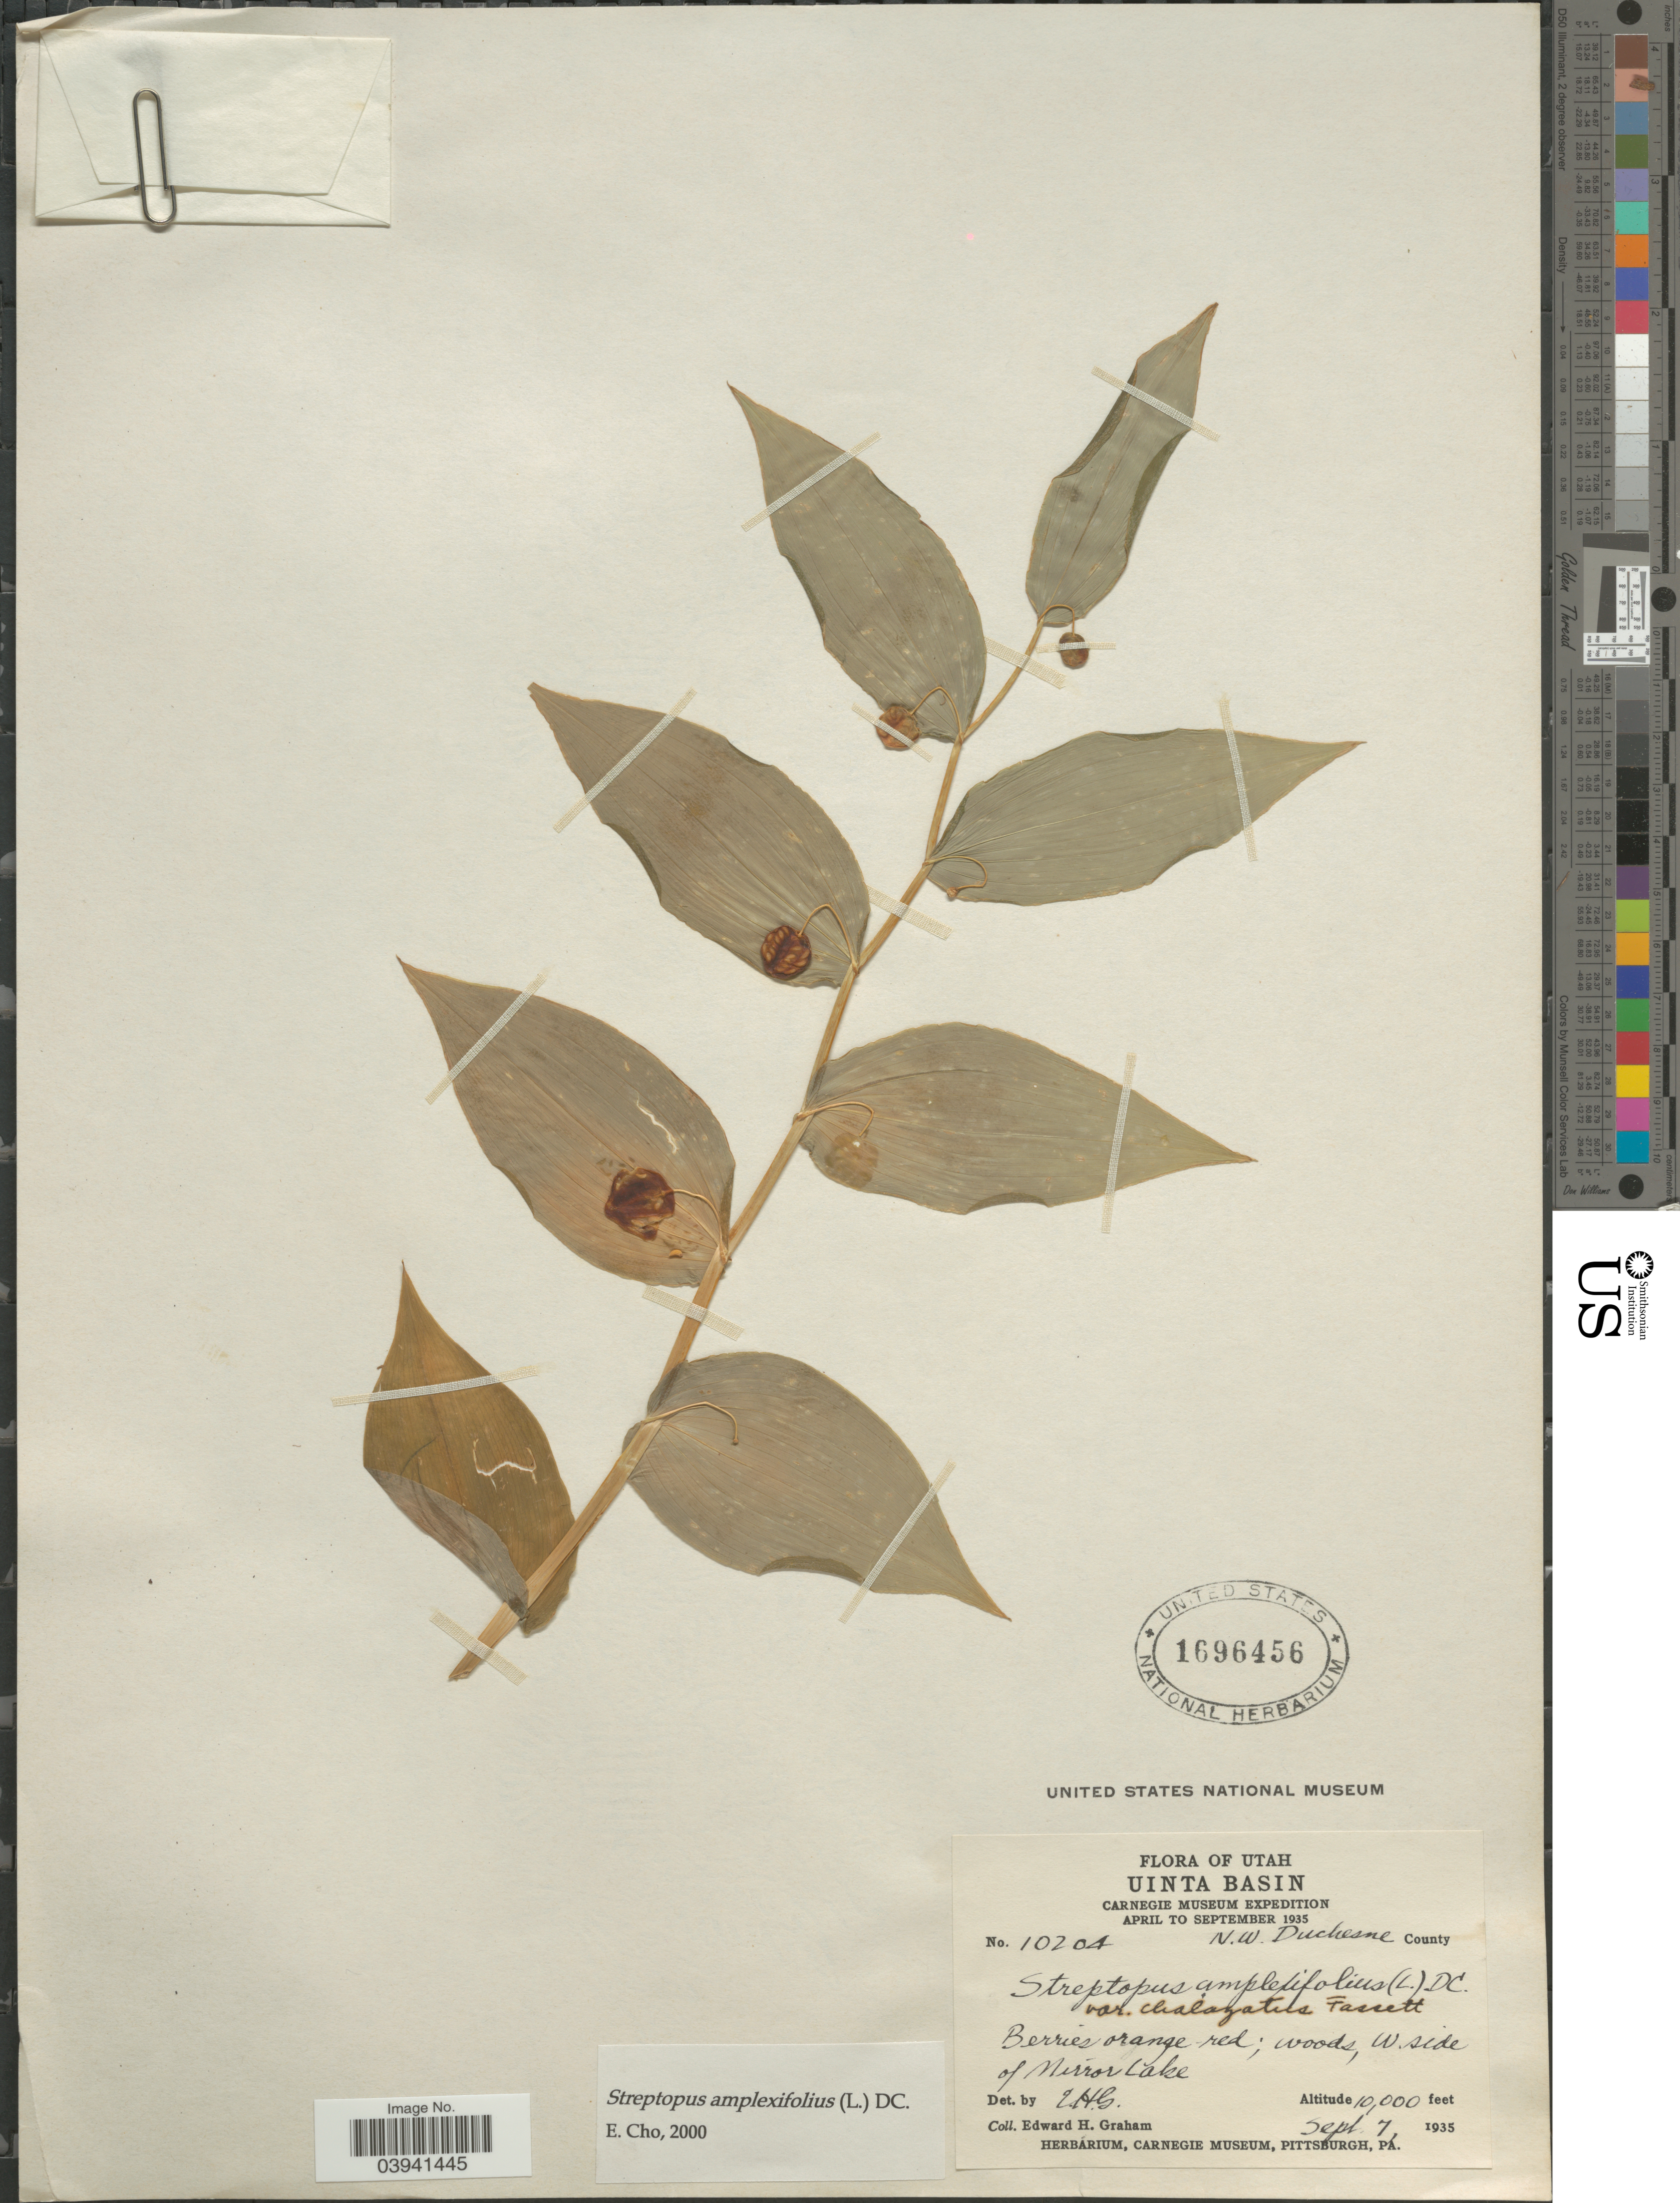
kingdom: Plantae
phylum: Tracheophyta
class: Liliopsida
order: Liliales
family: Liliaceae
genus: Streptopus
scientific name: Streptopus amplexifolius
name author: (L.) DC.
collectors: E. H. Graham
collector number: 10204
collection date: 1935-09-07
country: United States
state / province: Utah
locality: Uinta Basin. N. W. Duchesne County. W. side of Mirror Lake.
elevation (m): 3048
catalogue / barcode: US 1696456